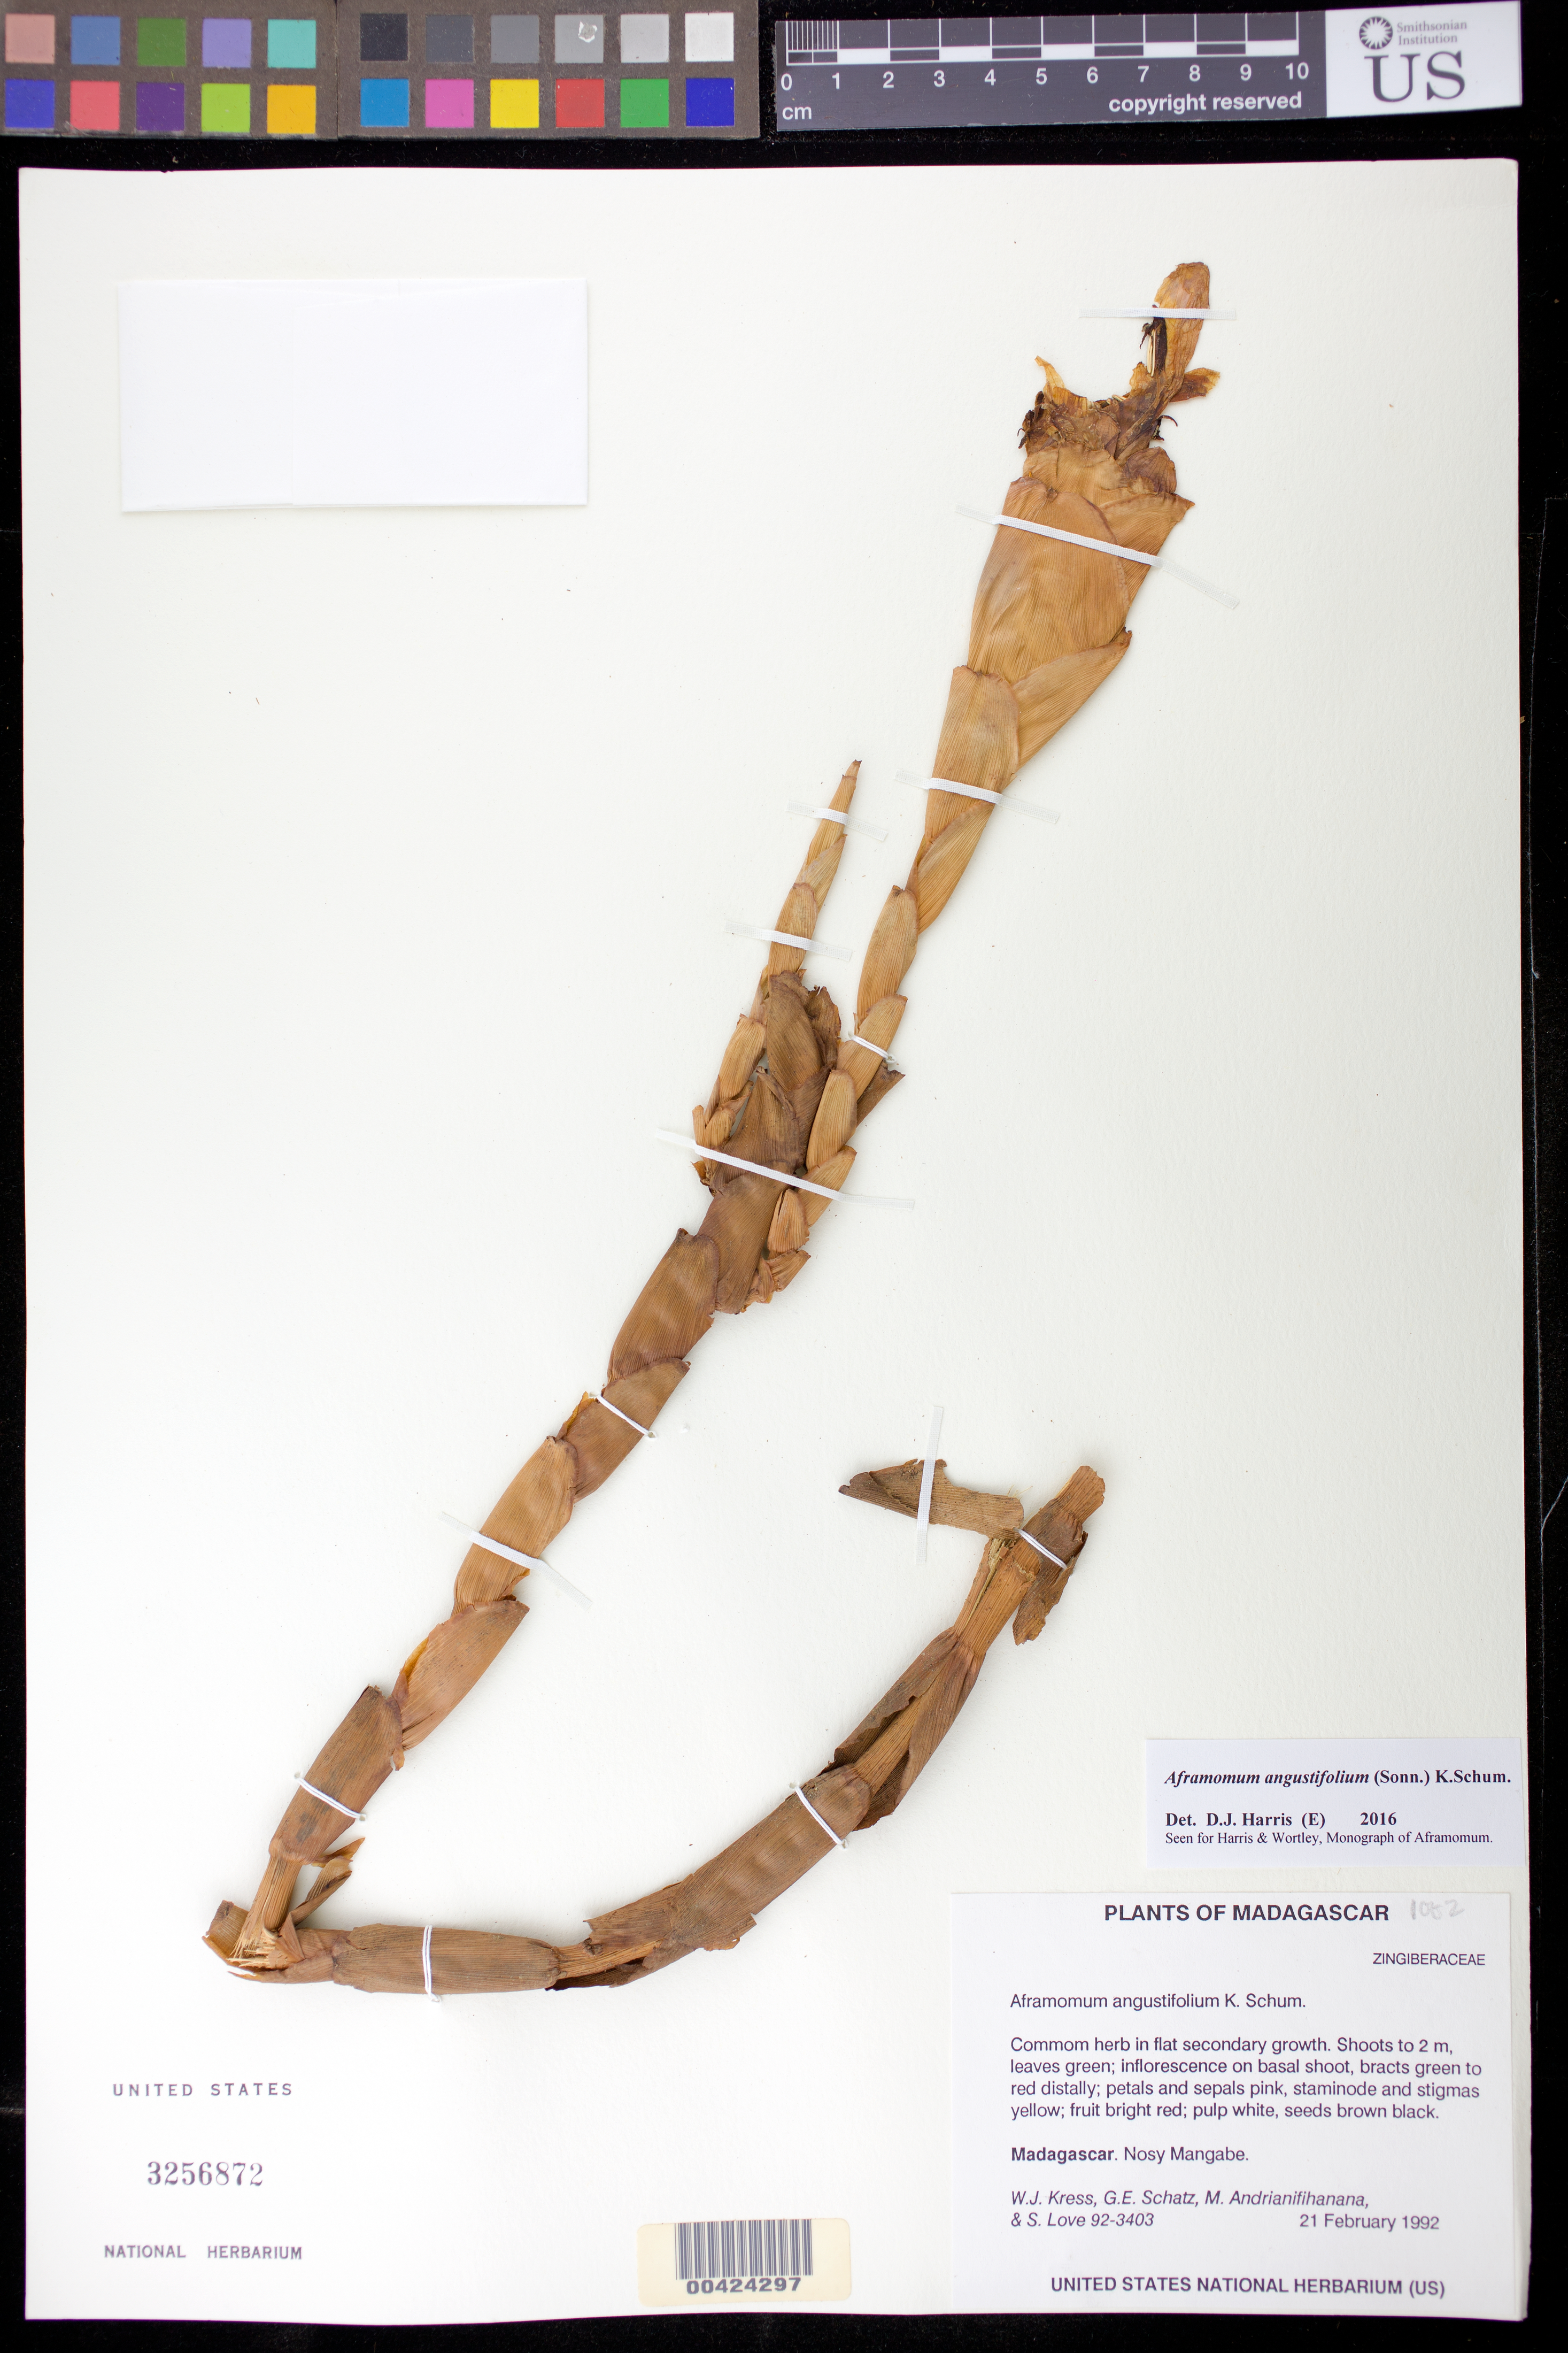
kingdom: Plantae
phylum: Tracheophyta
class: Liliopsida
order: Zingiberales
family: Zingiberaceae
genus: Aframomum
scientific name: Aframomum angustifolium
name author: (Sonn.) K. Schum.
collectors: W. J. Kress, G. Schatz, M. Andrianifihanana & S. Love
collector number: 92-3403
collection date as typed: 21 Feb 1992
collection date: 1992-02-21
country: Madagascar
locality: Nosy mangabe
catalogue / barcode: US 3256872